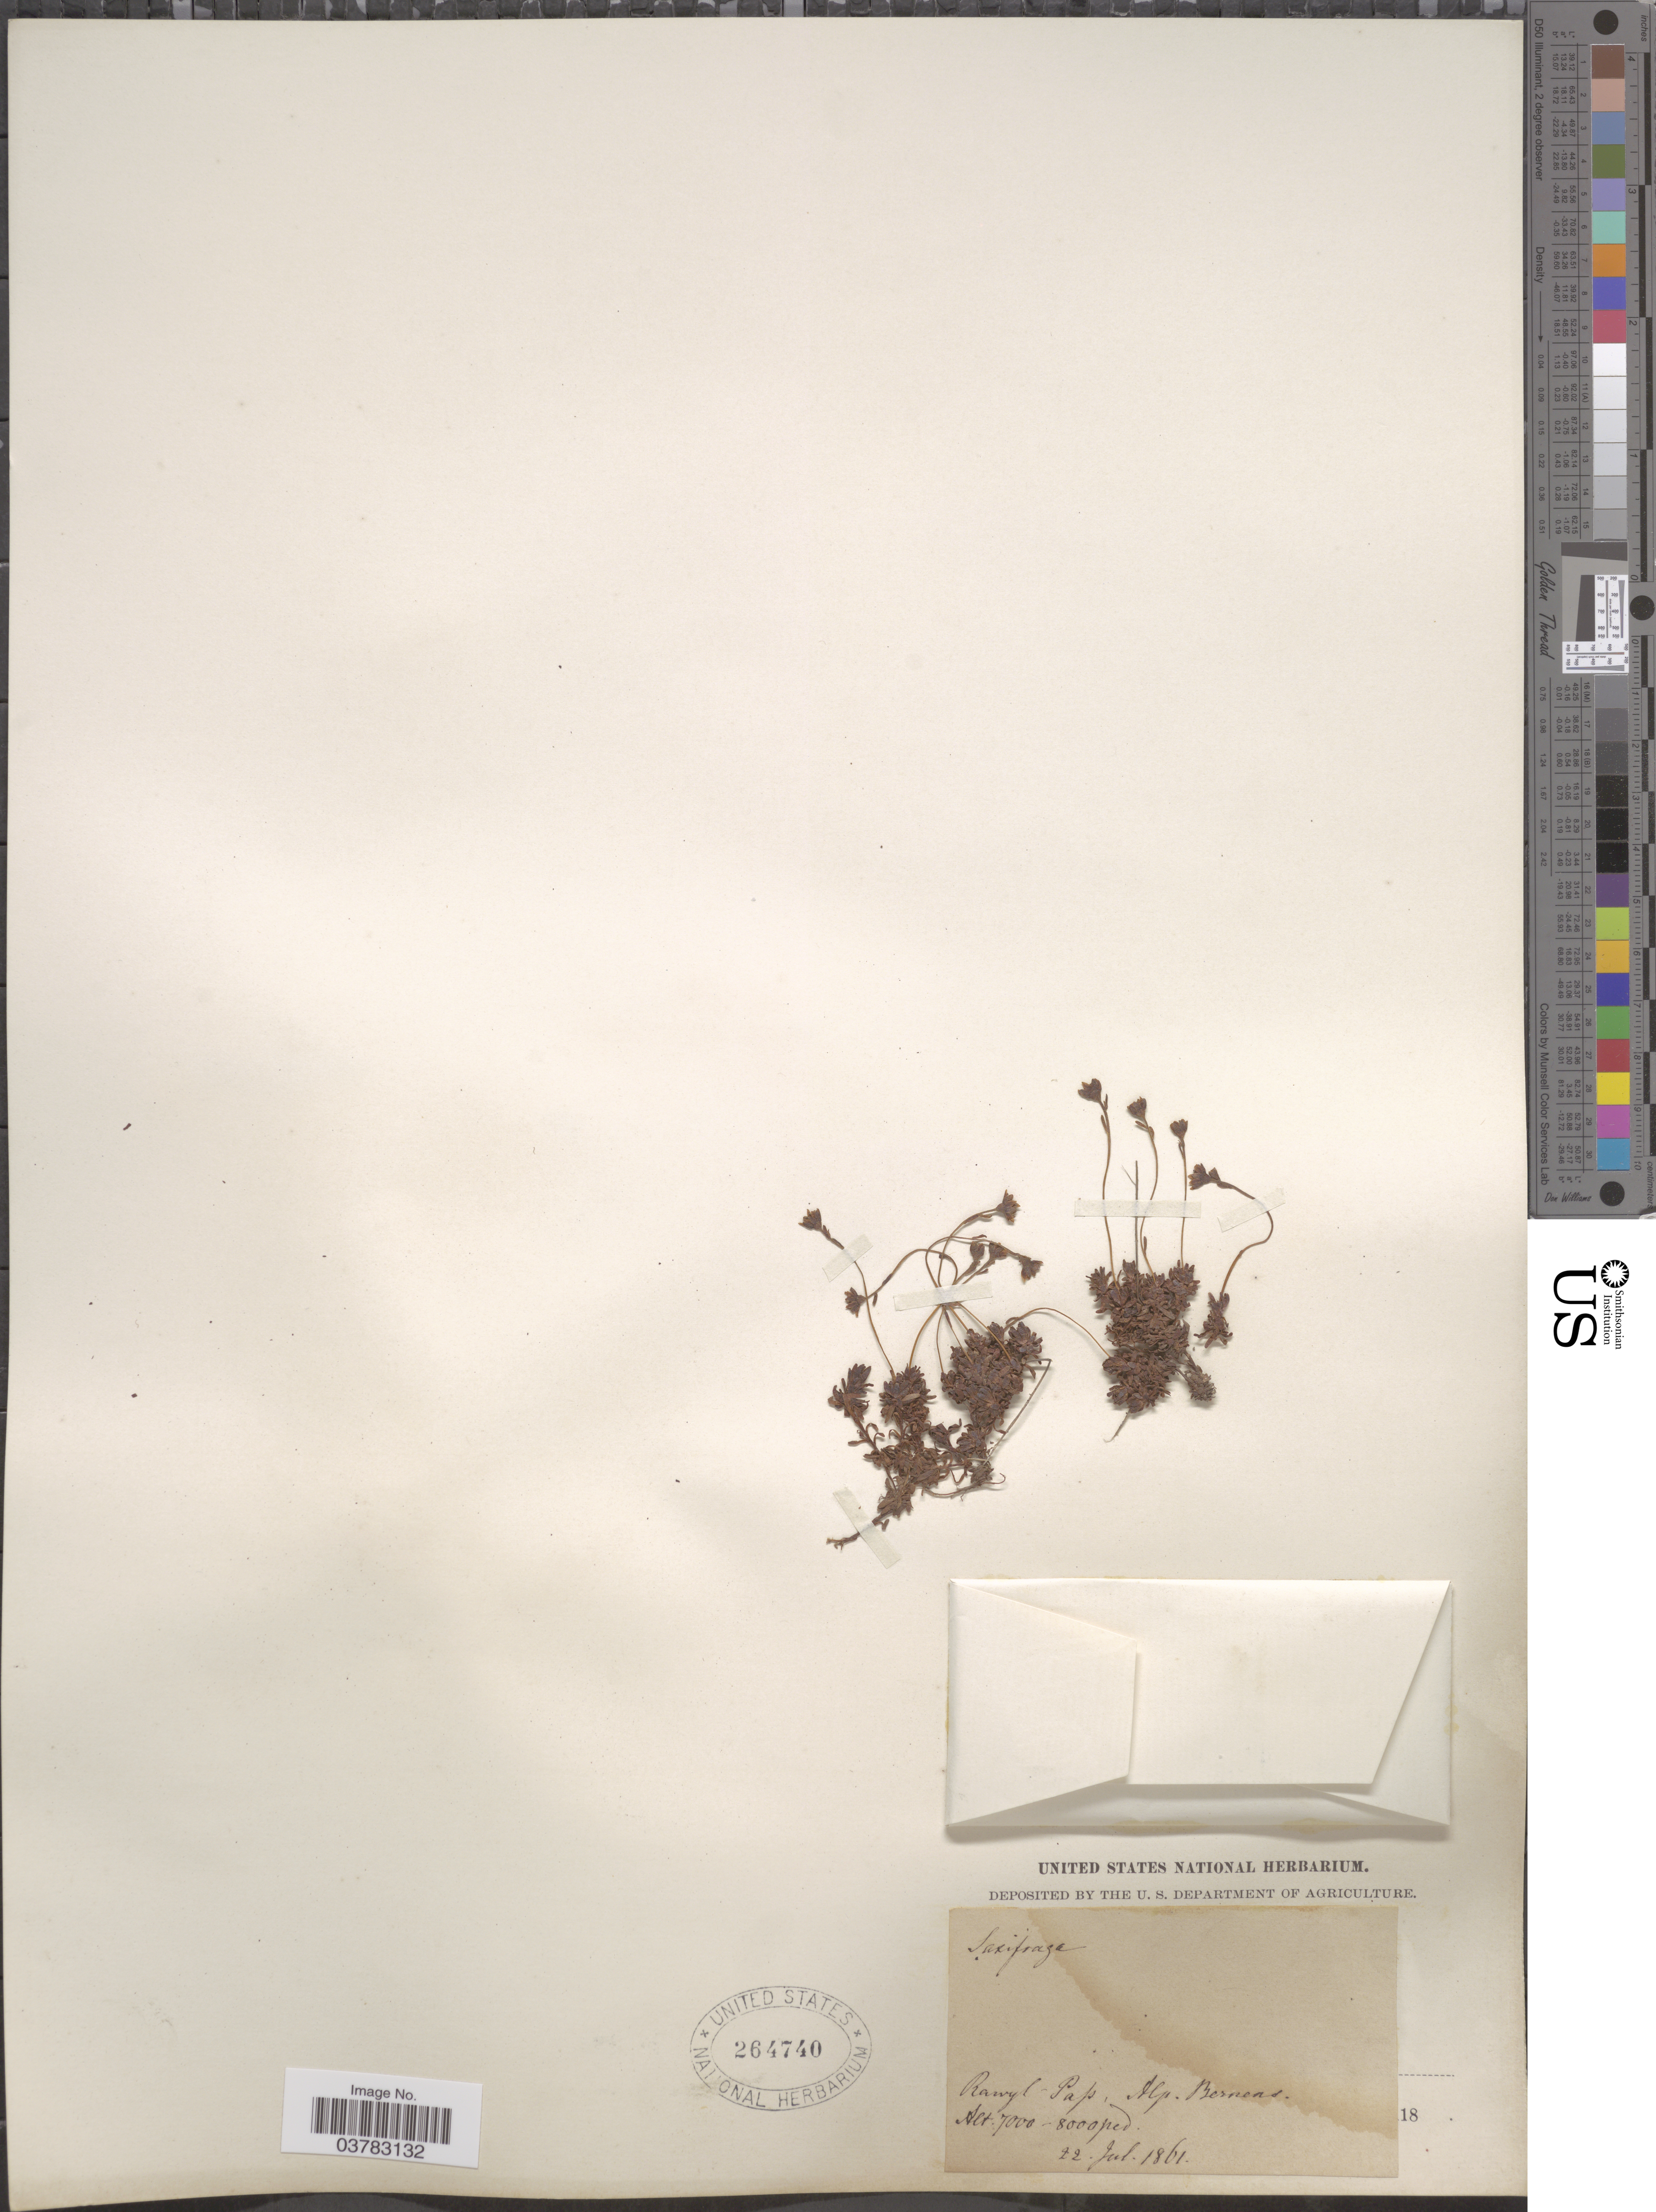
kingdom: Plantae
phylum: Tracheophyta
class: Magnoliopsida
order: Saxifragales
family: Saxifragaceae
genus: Saxifraga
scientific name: Saxifraga sp.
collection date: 1861-07-22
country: Switzerland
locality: Rawyl - Pass, Alp. Bernens.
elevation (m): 2134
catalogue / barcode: US 264740